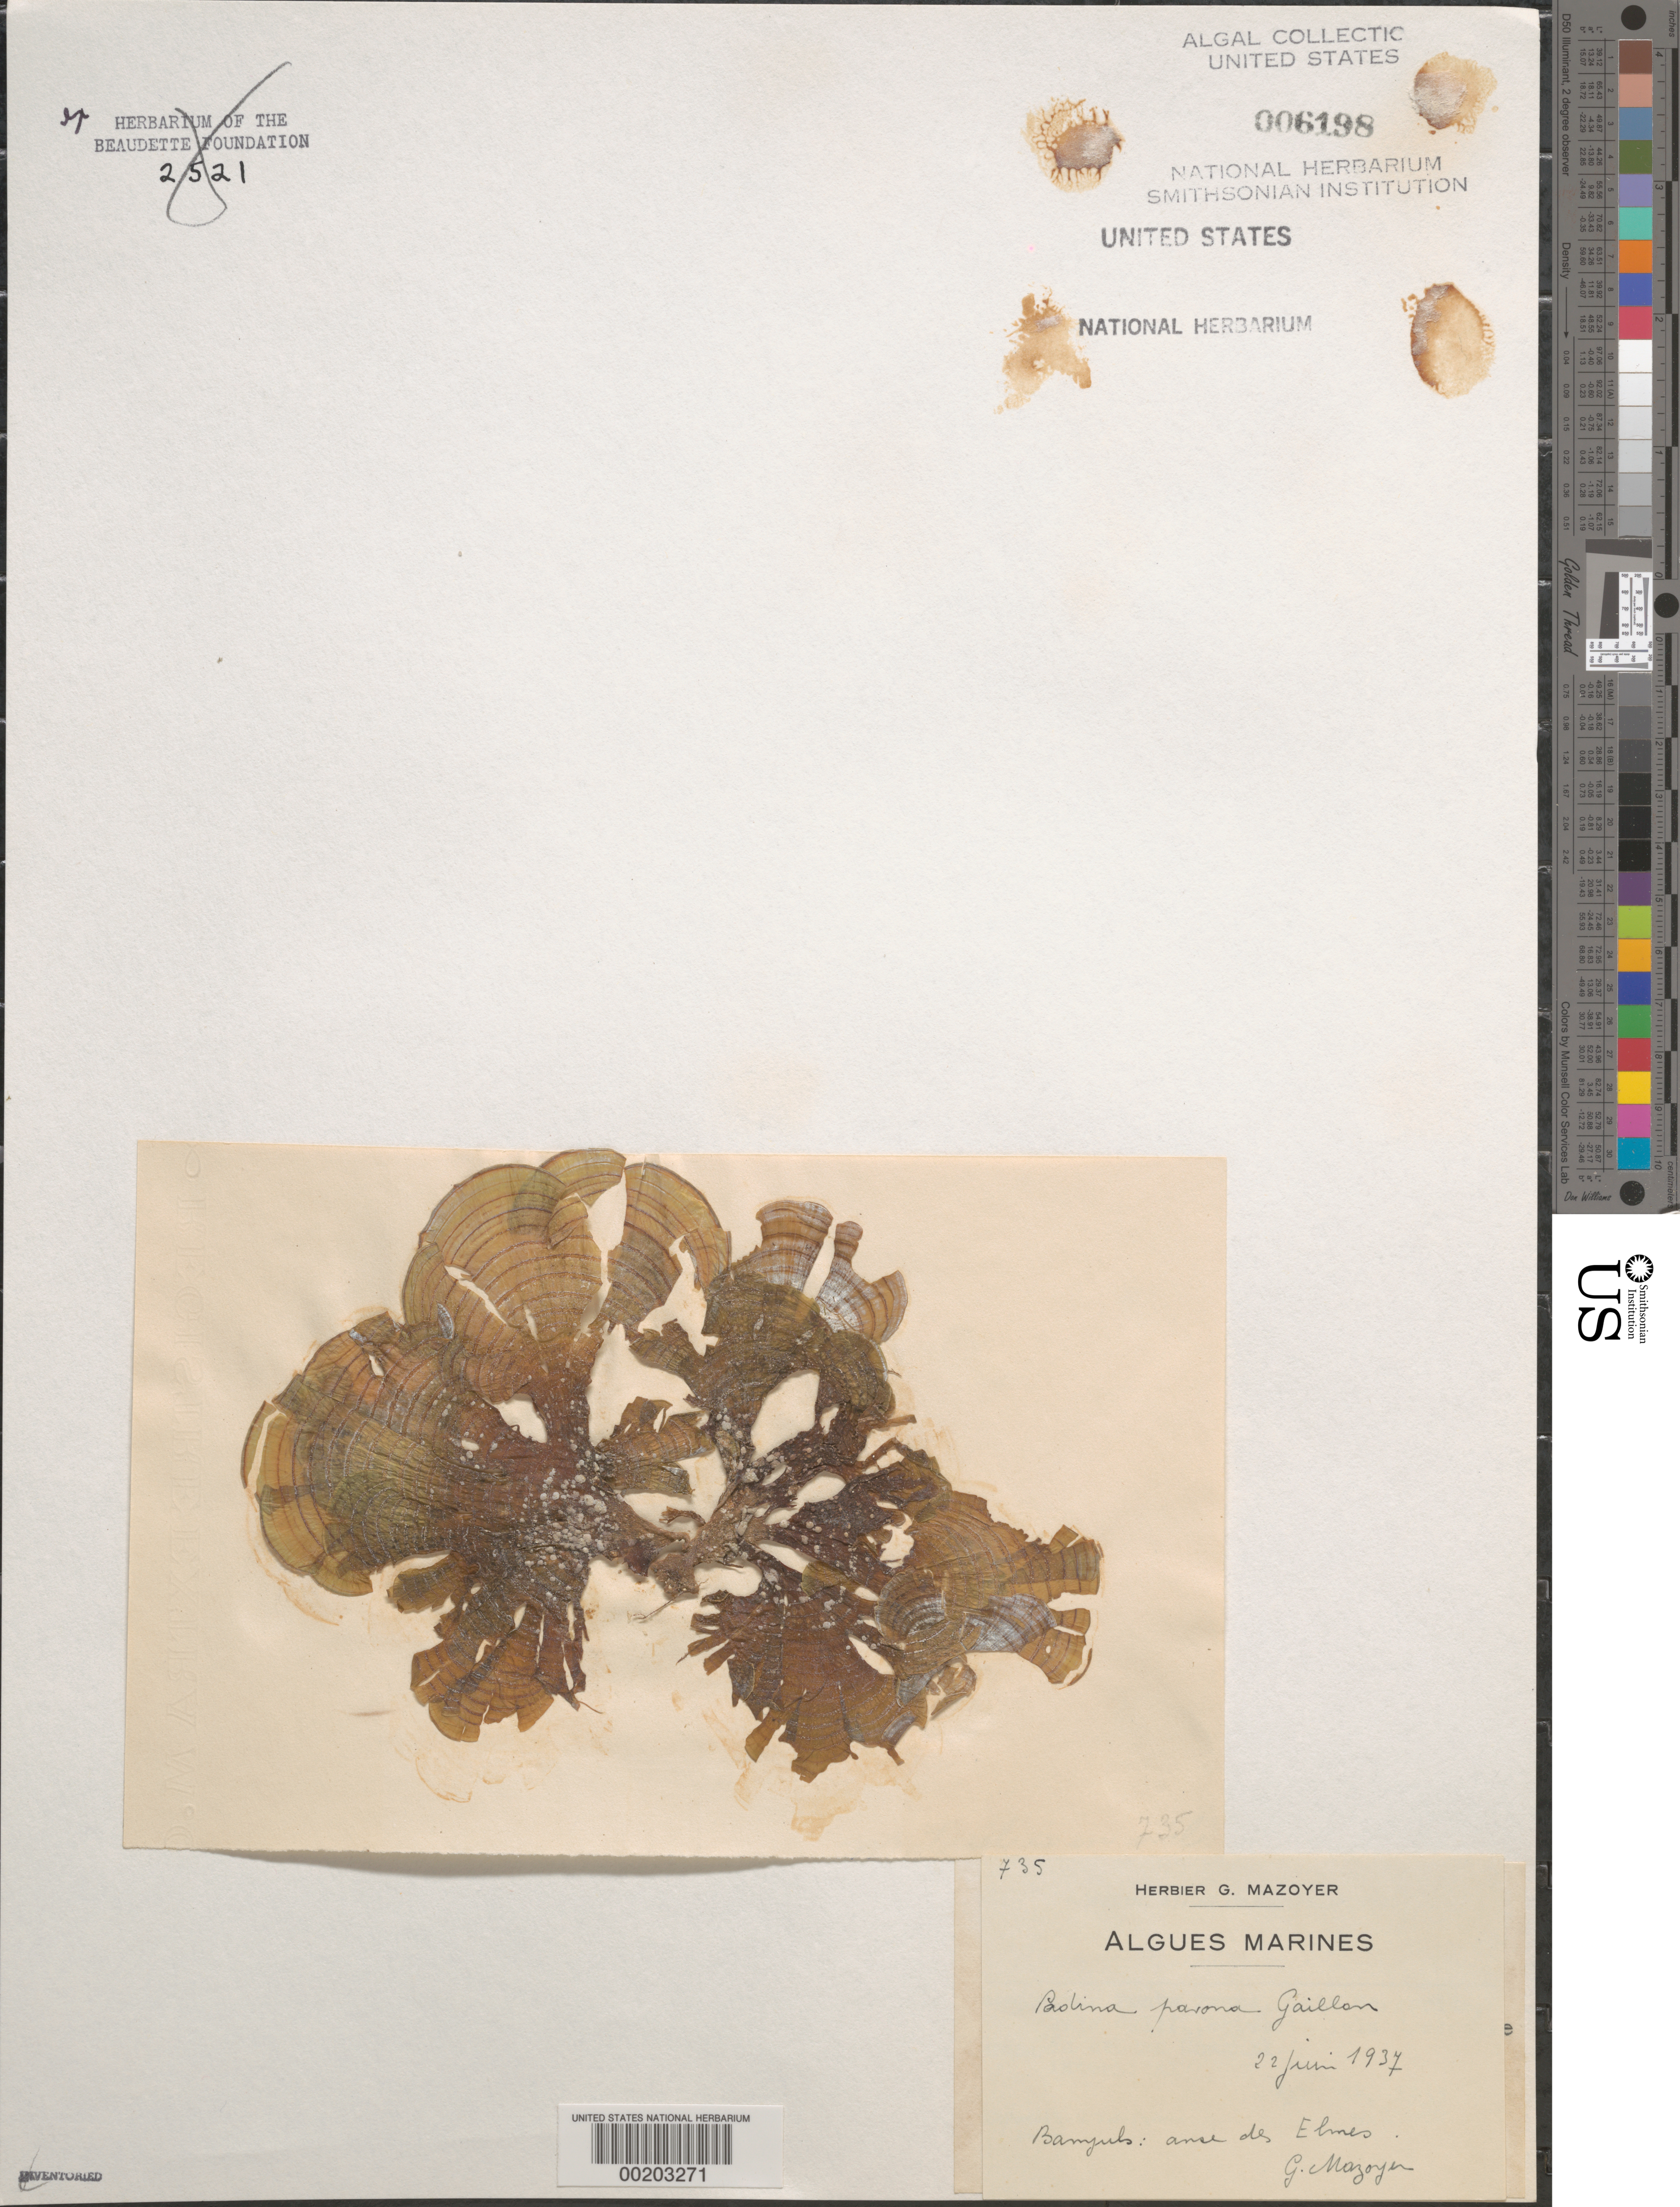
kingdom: Chromista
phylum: Ochrophyta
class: Phaeophyceae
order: Dictyotales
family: Dictyotaceae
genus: Padina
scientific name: Padina pavonica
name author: (L.) Thivy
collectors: G. Feldman-Mazoyer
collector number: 735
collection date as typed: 22 Jun 1937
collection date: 1937-06-22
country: France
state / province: Occitanie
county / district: Pyrénées-Orientales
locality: Anse des Elmes, Banyuls-sur-Mer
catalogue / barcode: US 6198